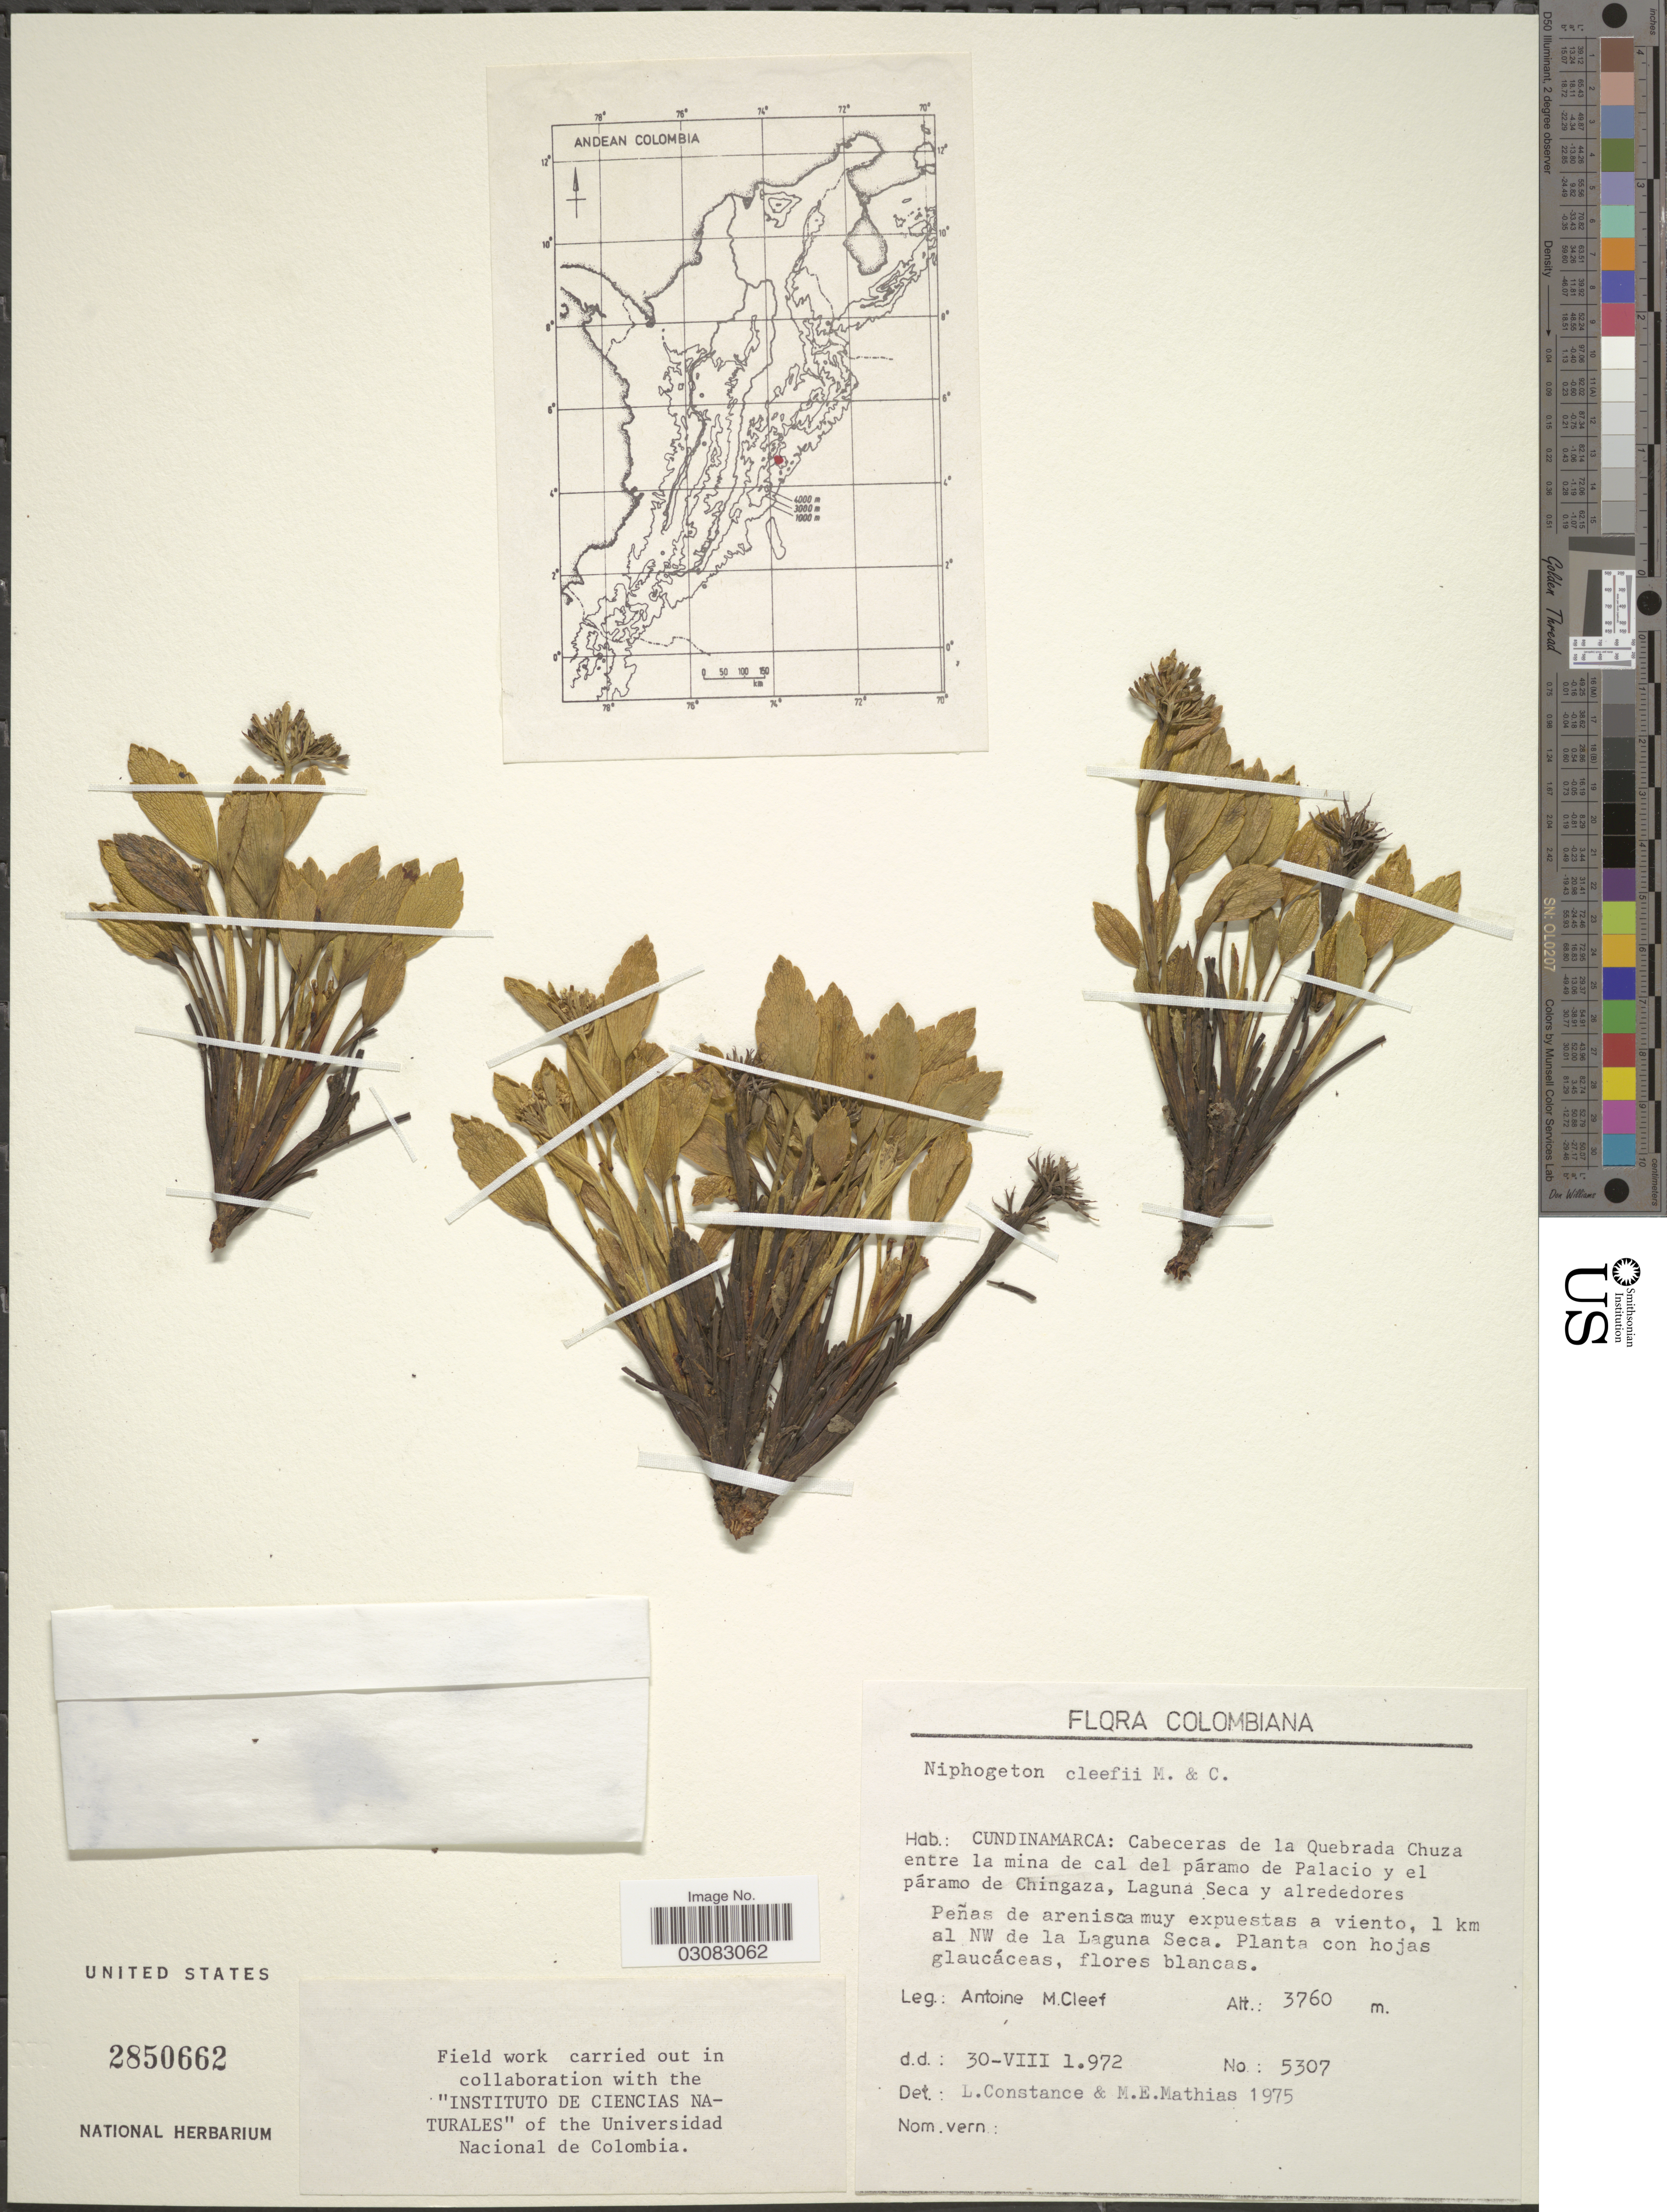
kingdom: Plantae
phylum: Tracheophyta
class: Magnoliopsida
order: Apiales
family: Apiaceae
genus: Niphogeton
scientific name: Niphogeton cleefii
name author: Mathias & Constance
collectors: A. M. Cleef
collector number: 5307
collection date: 1972-08-30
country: Colombia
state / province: Cundinamarca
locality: Cabeceras de la Quebrada Chuza entre la mina de cal del páramo de Palacio y el páramo de Chingaza, Laguna Seca y alrededores Peñas de arenisca muy expuestas a viento, 1 km al NW de la Laguna Seca.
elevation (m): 3760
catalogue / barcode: US 2850662